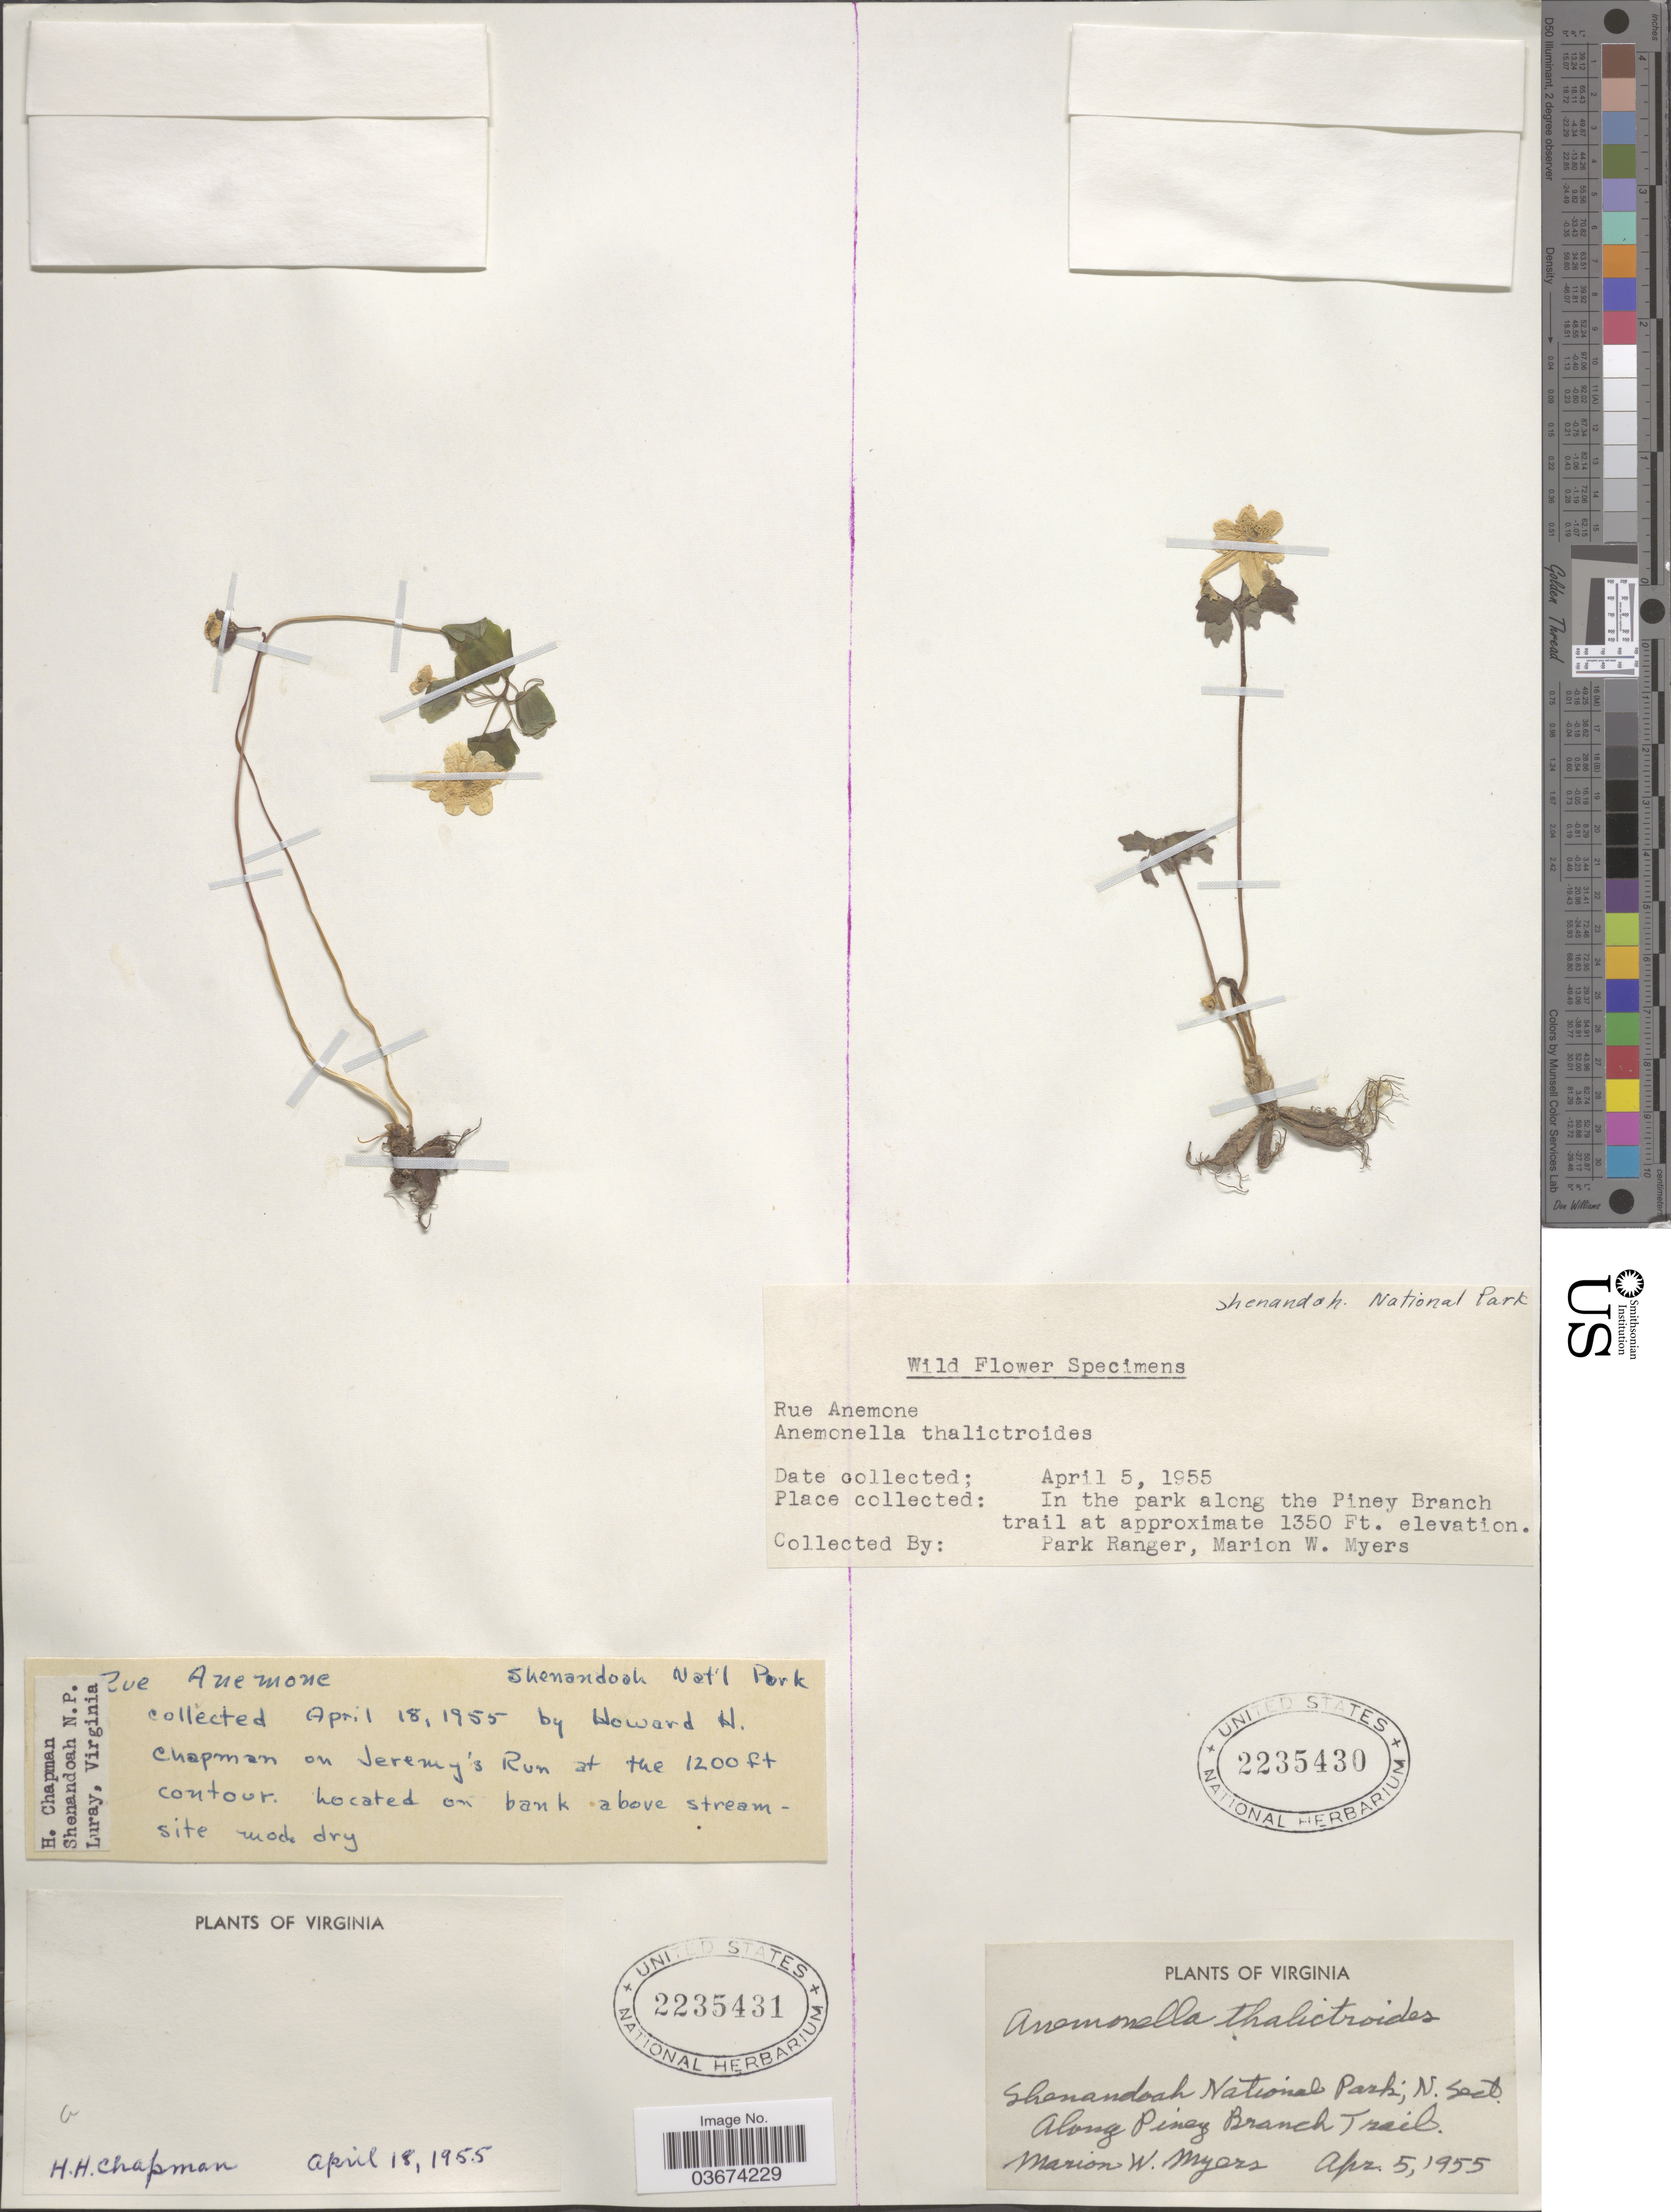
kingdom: Plantae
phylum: Tracheophyta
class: Magnoliopsida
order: Ranunculales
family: Ranunculaceae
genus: Thalictrum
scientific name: Thalictrum thalictroides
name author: (L.) A.J. Eames & B. Boivin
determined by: Strong, M. T., (US), Smithsonian Institution - National Museum of Natural History (UNITED STATES)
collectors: H. Chapman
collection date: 1955-04-18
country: United States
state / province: Virginia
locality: Shenandoah Nat'l Park. Jeremy's Run.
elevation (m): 366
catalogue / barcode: US 2235431